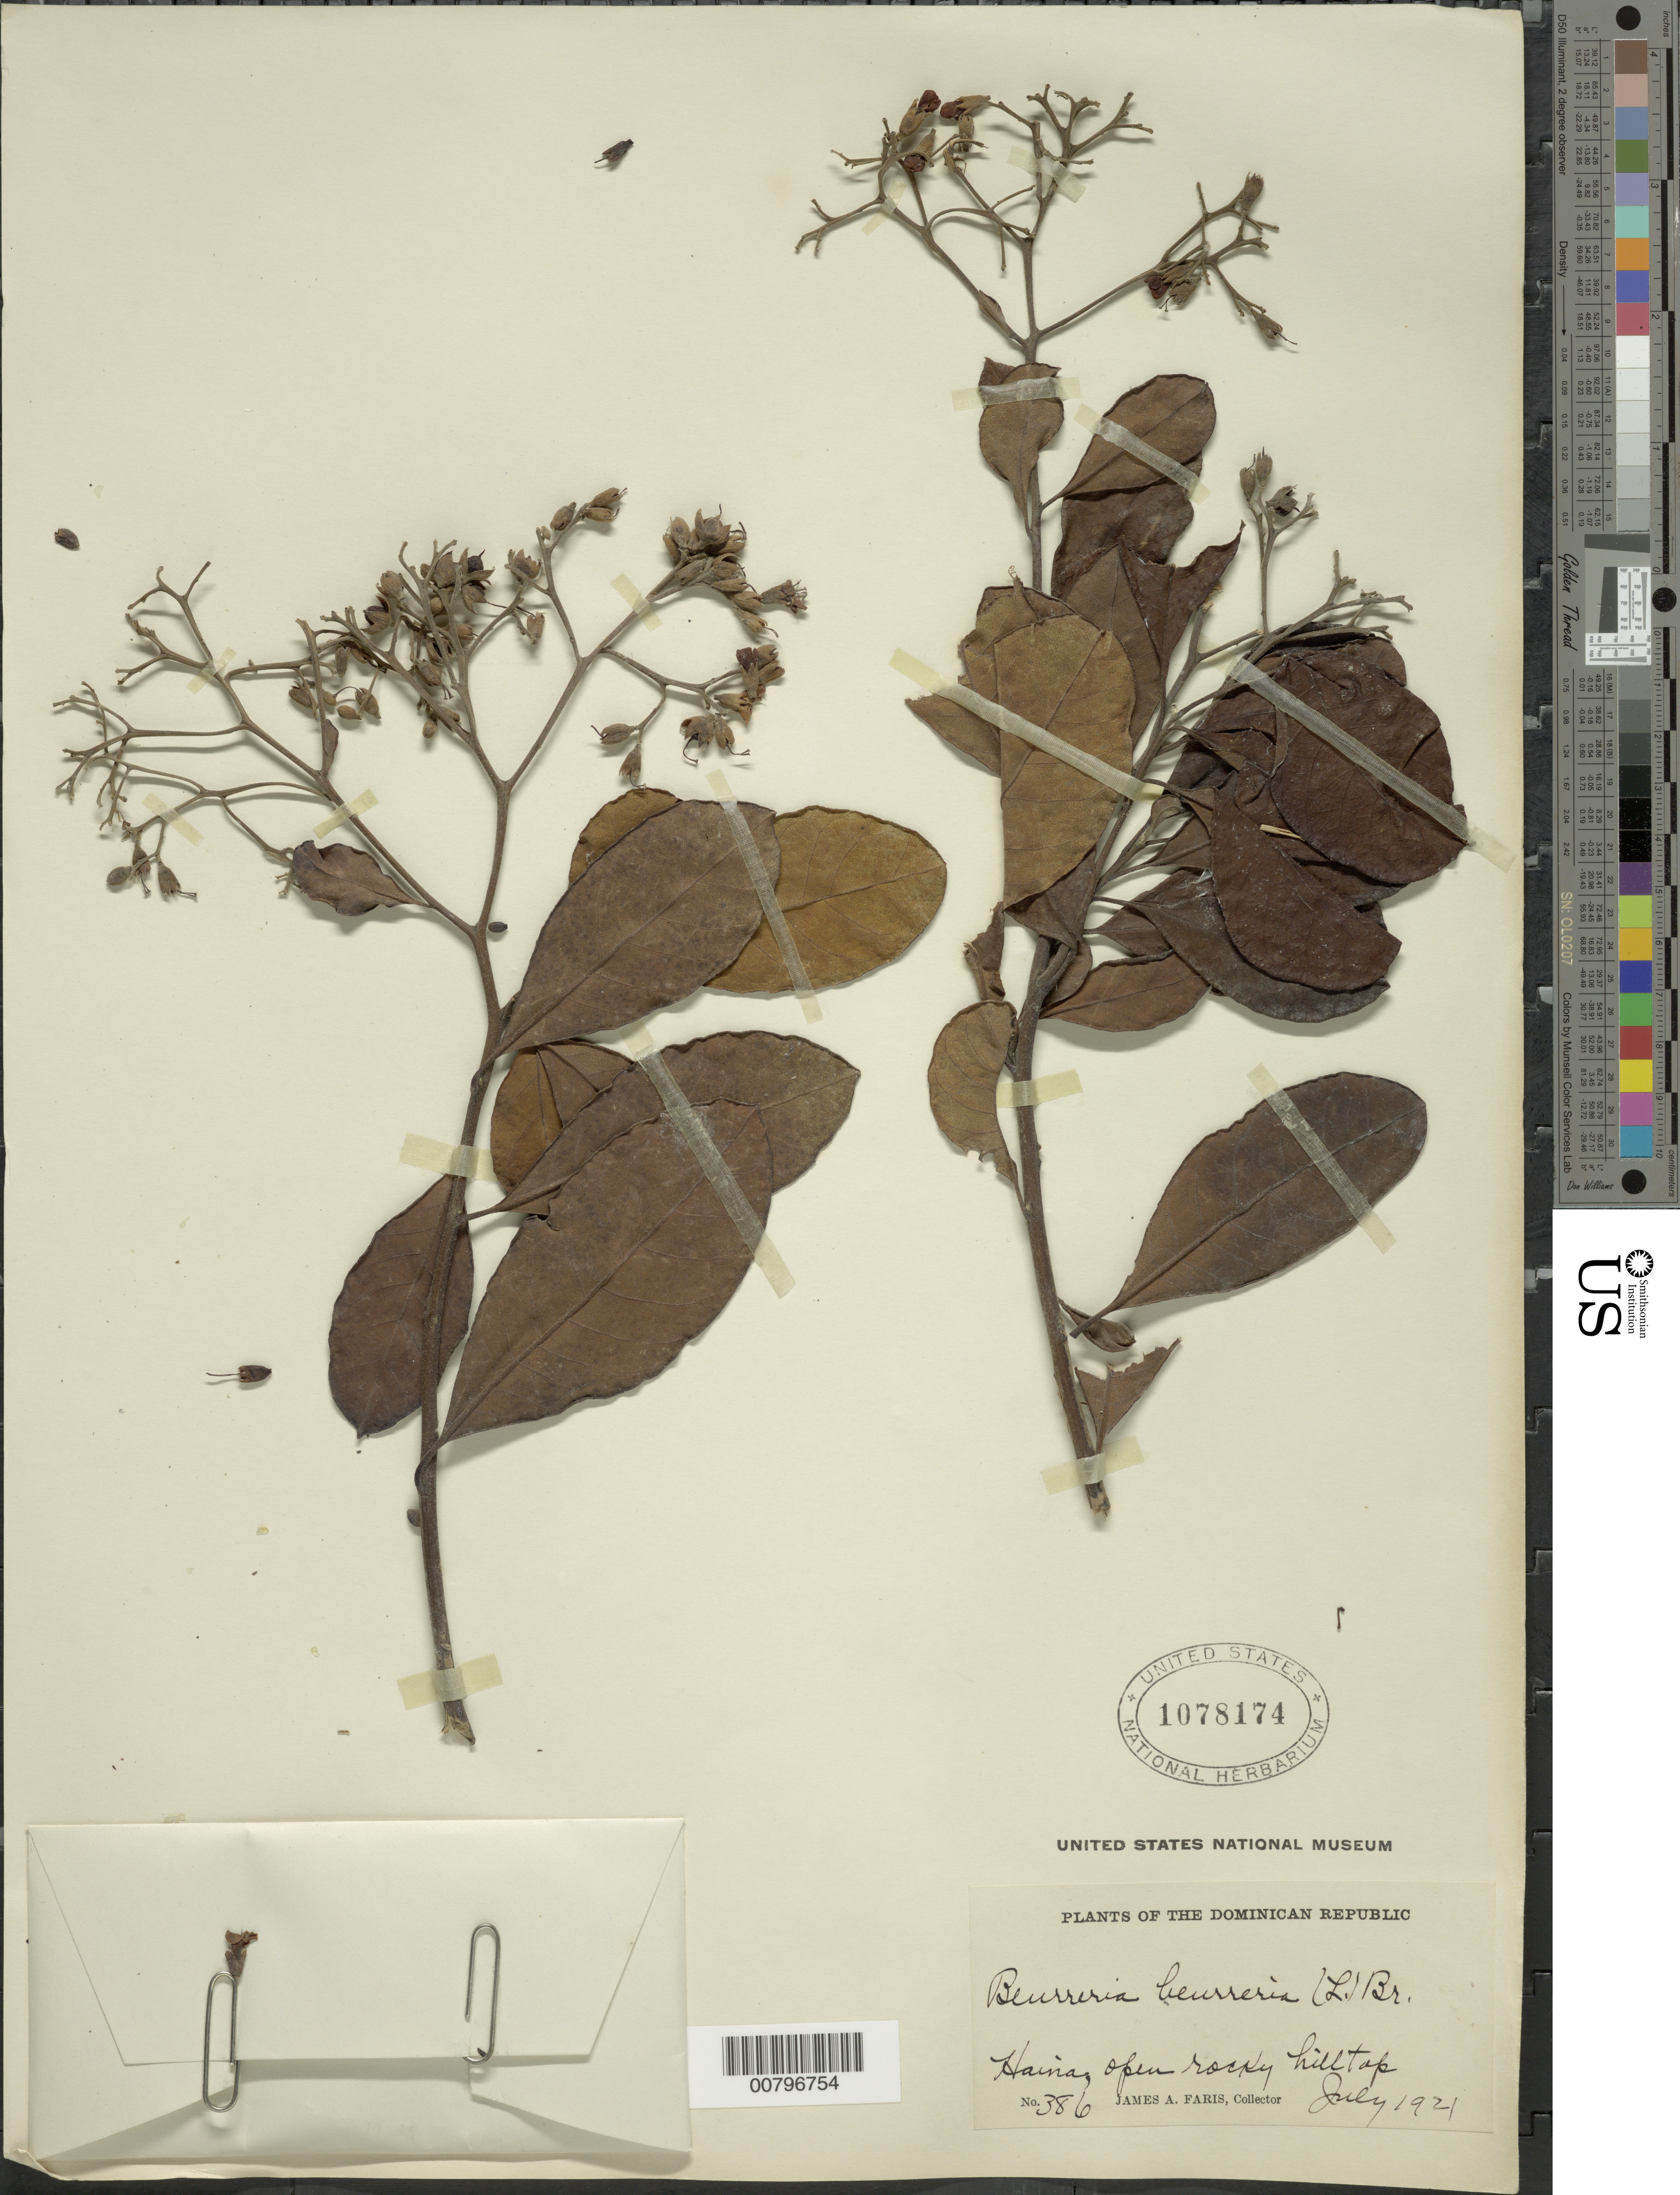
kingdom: Plantae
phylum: Tracheophyta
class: Magnoliopsida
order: Boraginales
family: Ehretiaceae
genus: Bourreria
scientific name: Bourreria succulenta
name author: Jacq.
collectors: J. Faris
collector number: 386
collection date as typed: Jul 1921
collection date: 1921-07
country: Dominican Republic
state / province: San Cristóbal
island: Hispaniola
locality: Haina.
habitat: Open rocky hill top.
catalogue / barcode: US 1078174